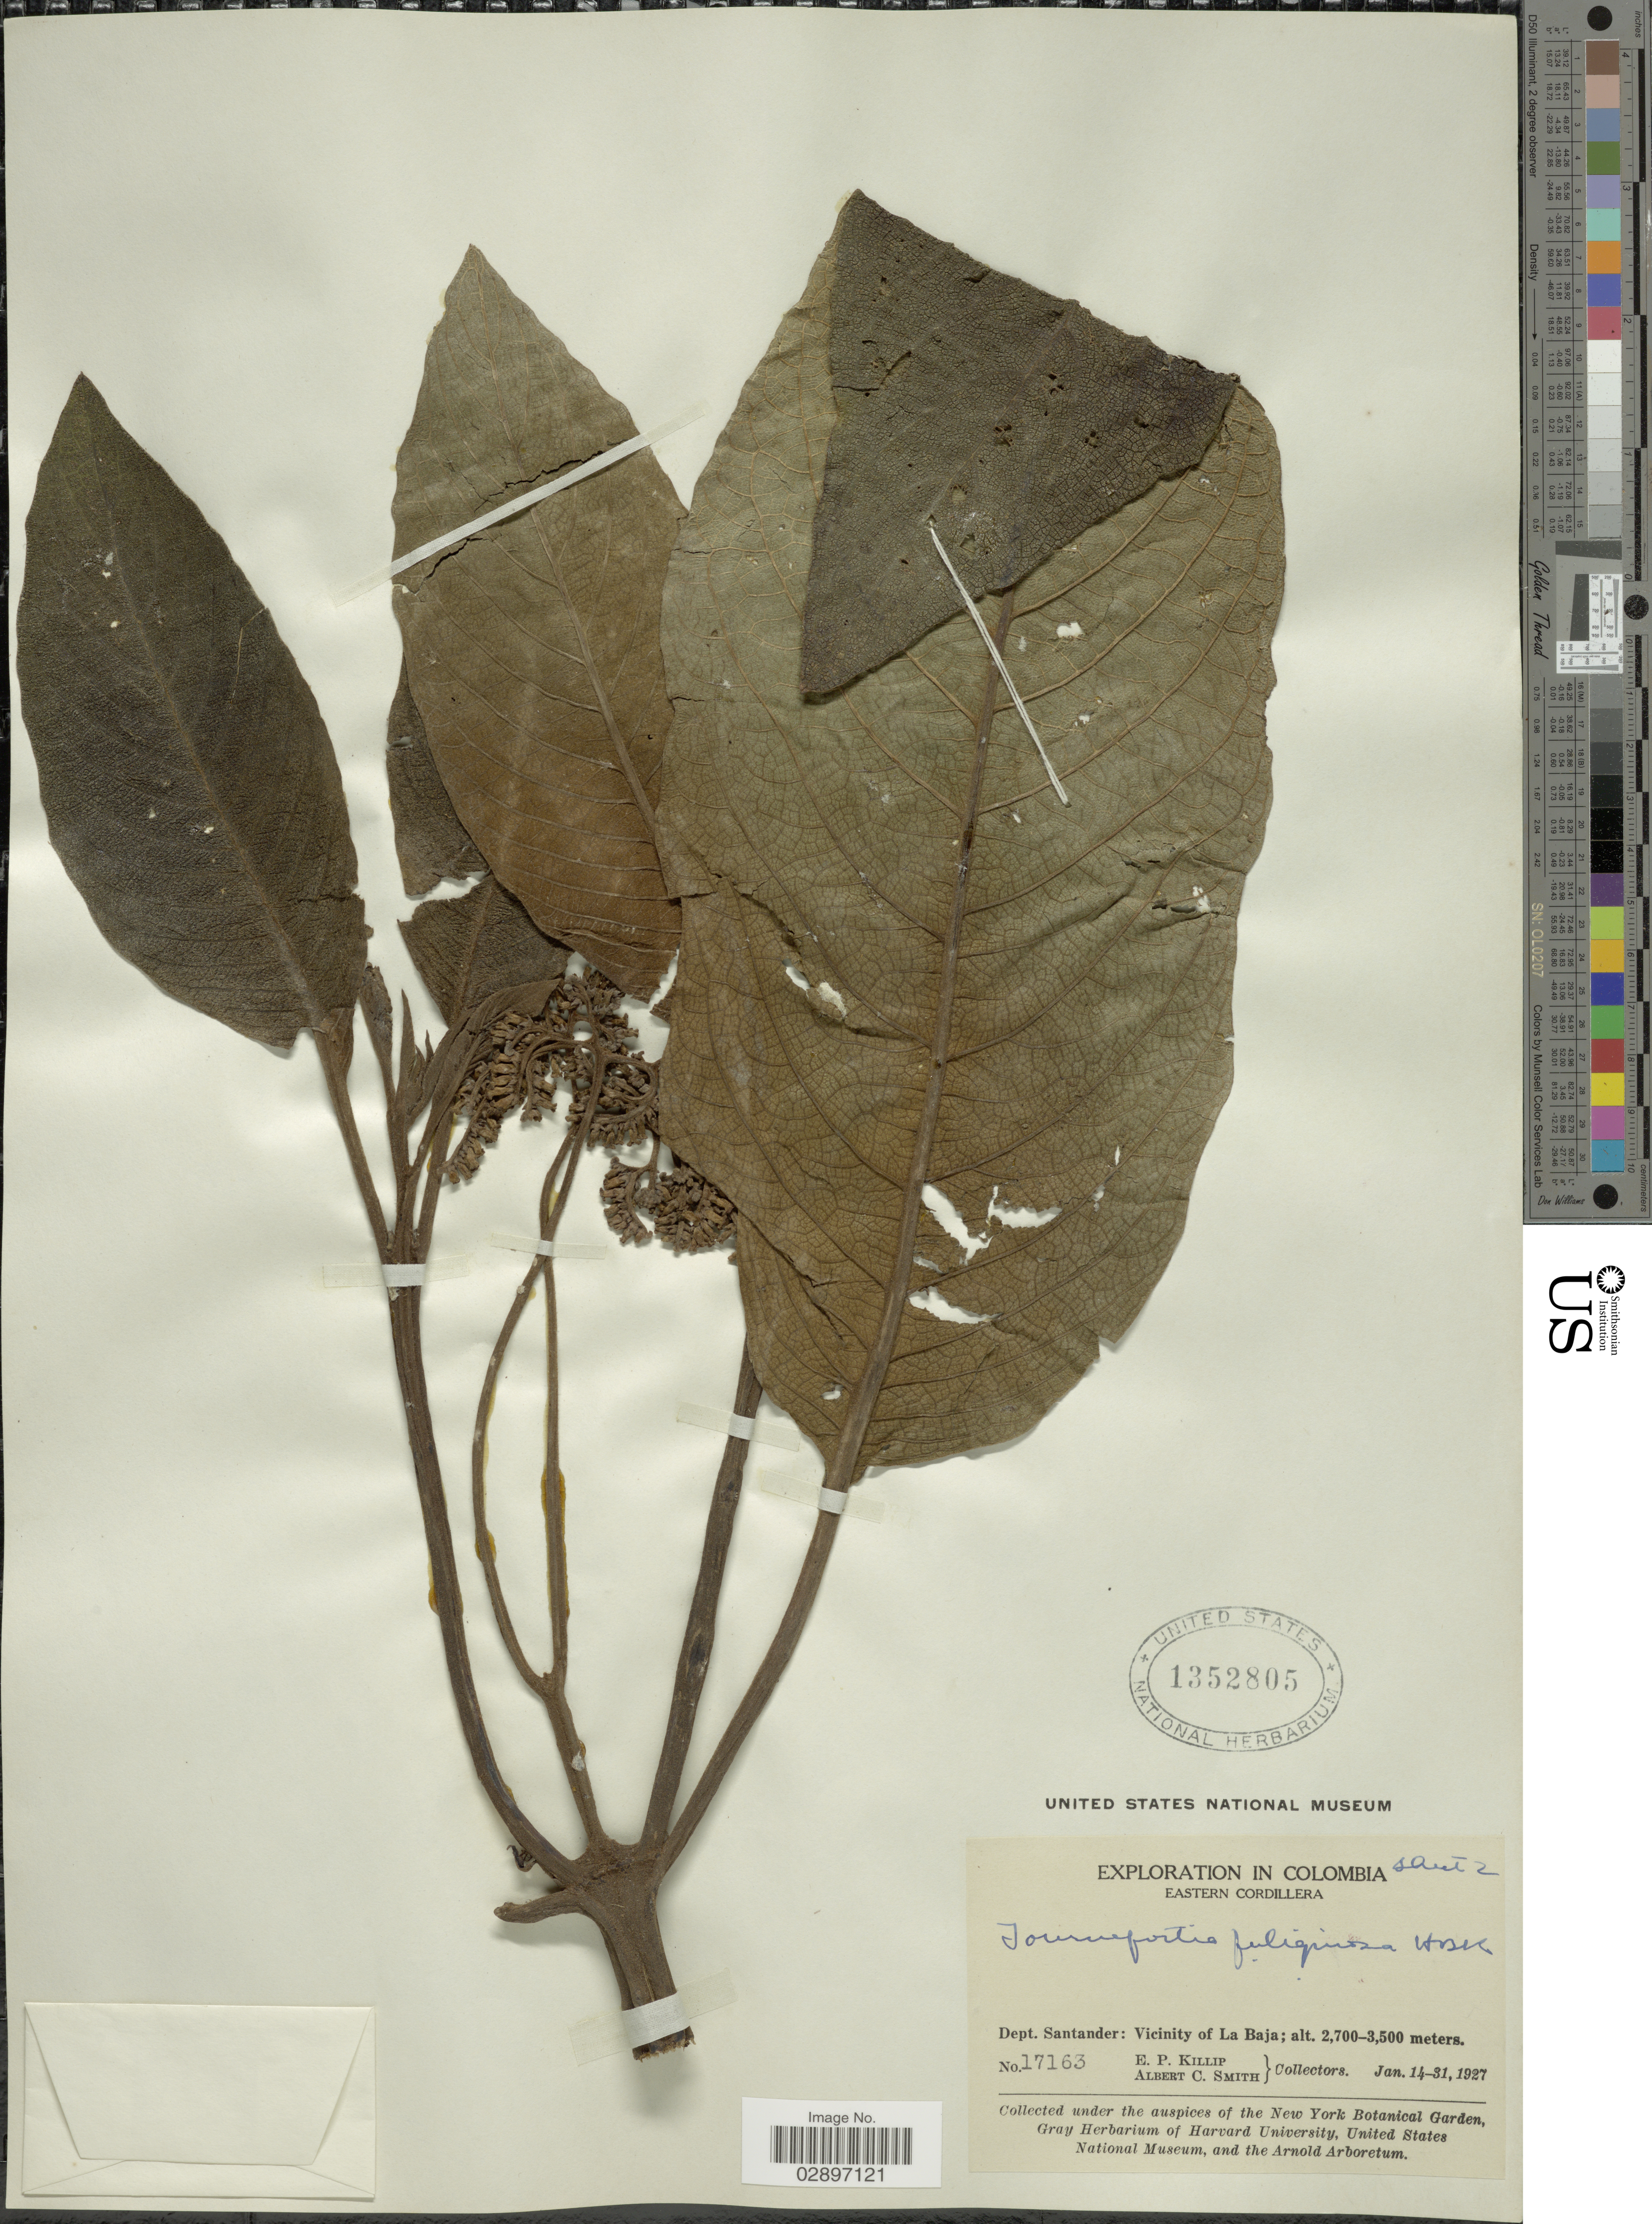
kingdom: Plantae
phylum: Tracheophyta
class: Magnoliopsida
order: Boraginales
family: Heliotropiaceae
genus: Tournefortia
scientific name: Tournefortia fuliginosa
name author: Kunth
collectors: E. P. Killip & A. C. Smith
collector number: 17163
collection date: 1927-01-14/1927-01-31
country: Colombia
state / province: Santander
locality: Eastern Cordillera. Dept. Santander: Vicinity of La Baja.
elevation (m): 2700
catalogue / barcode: US 1352805